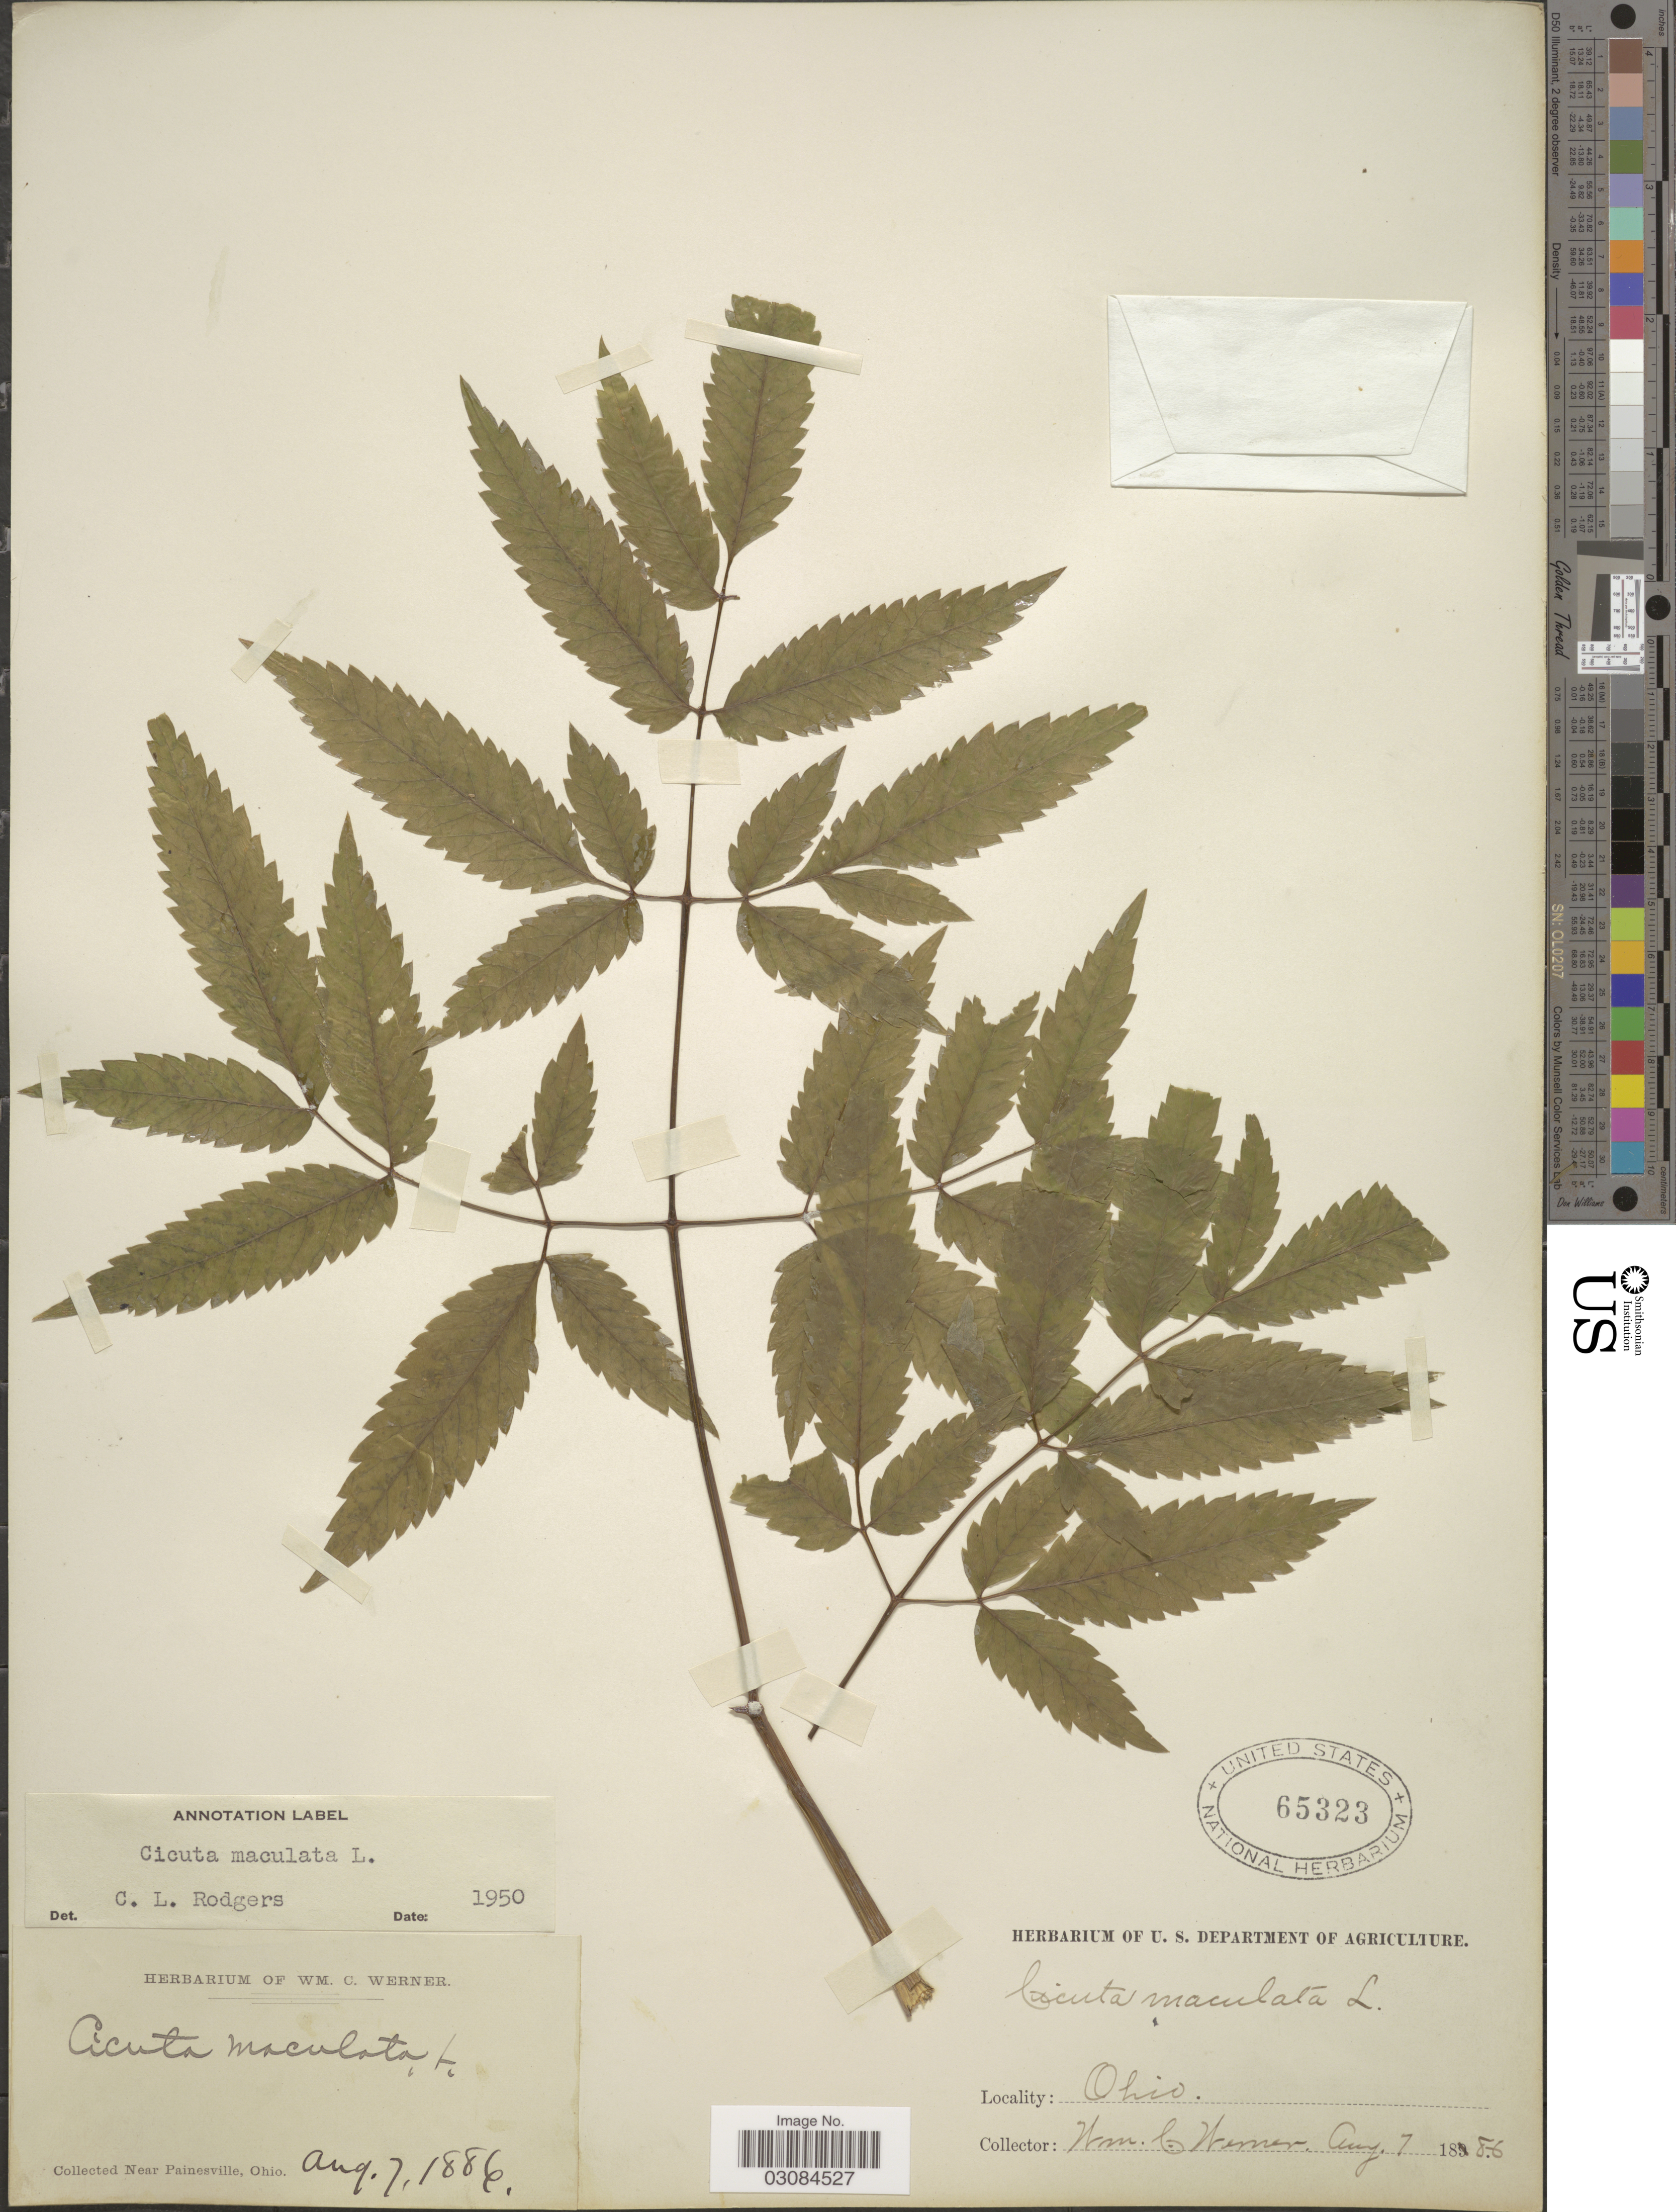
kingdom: Plantae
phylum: Tracheophyta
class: Magnoliopsida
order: Apiales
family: Apiaceae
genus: Cicuta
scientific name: Cicuta maculata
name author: L.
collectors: W. Werner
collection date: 1886-08-07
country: United States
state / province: Ohio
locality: Near Painesville.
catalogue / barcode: US 65323